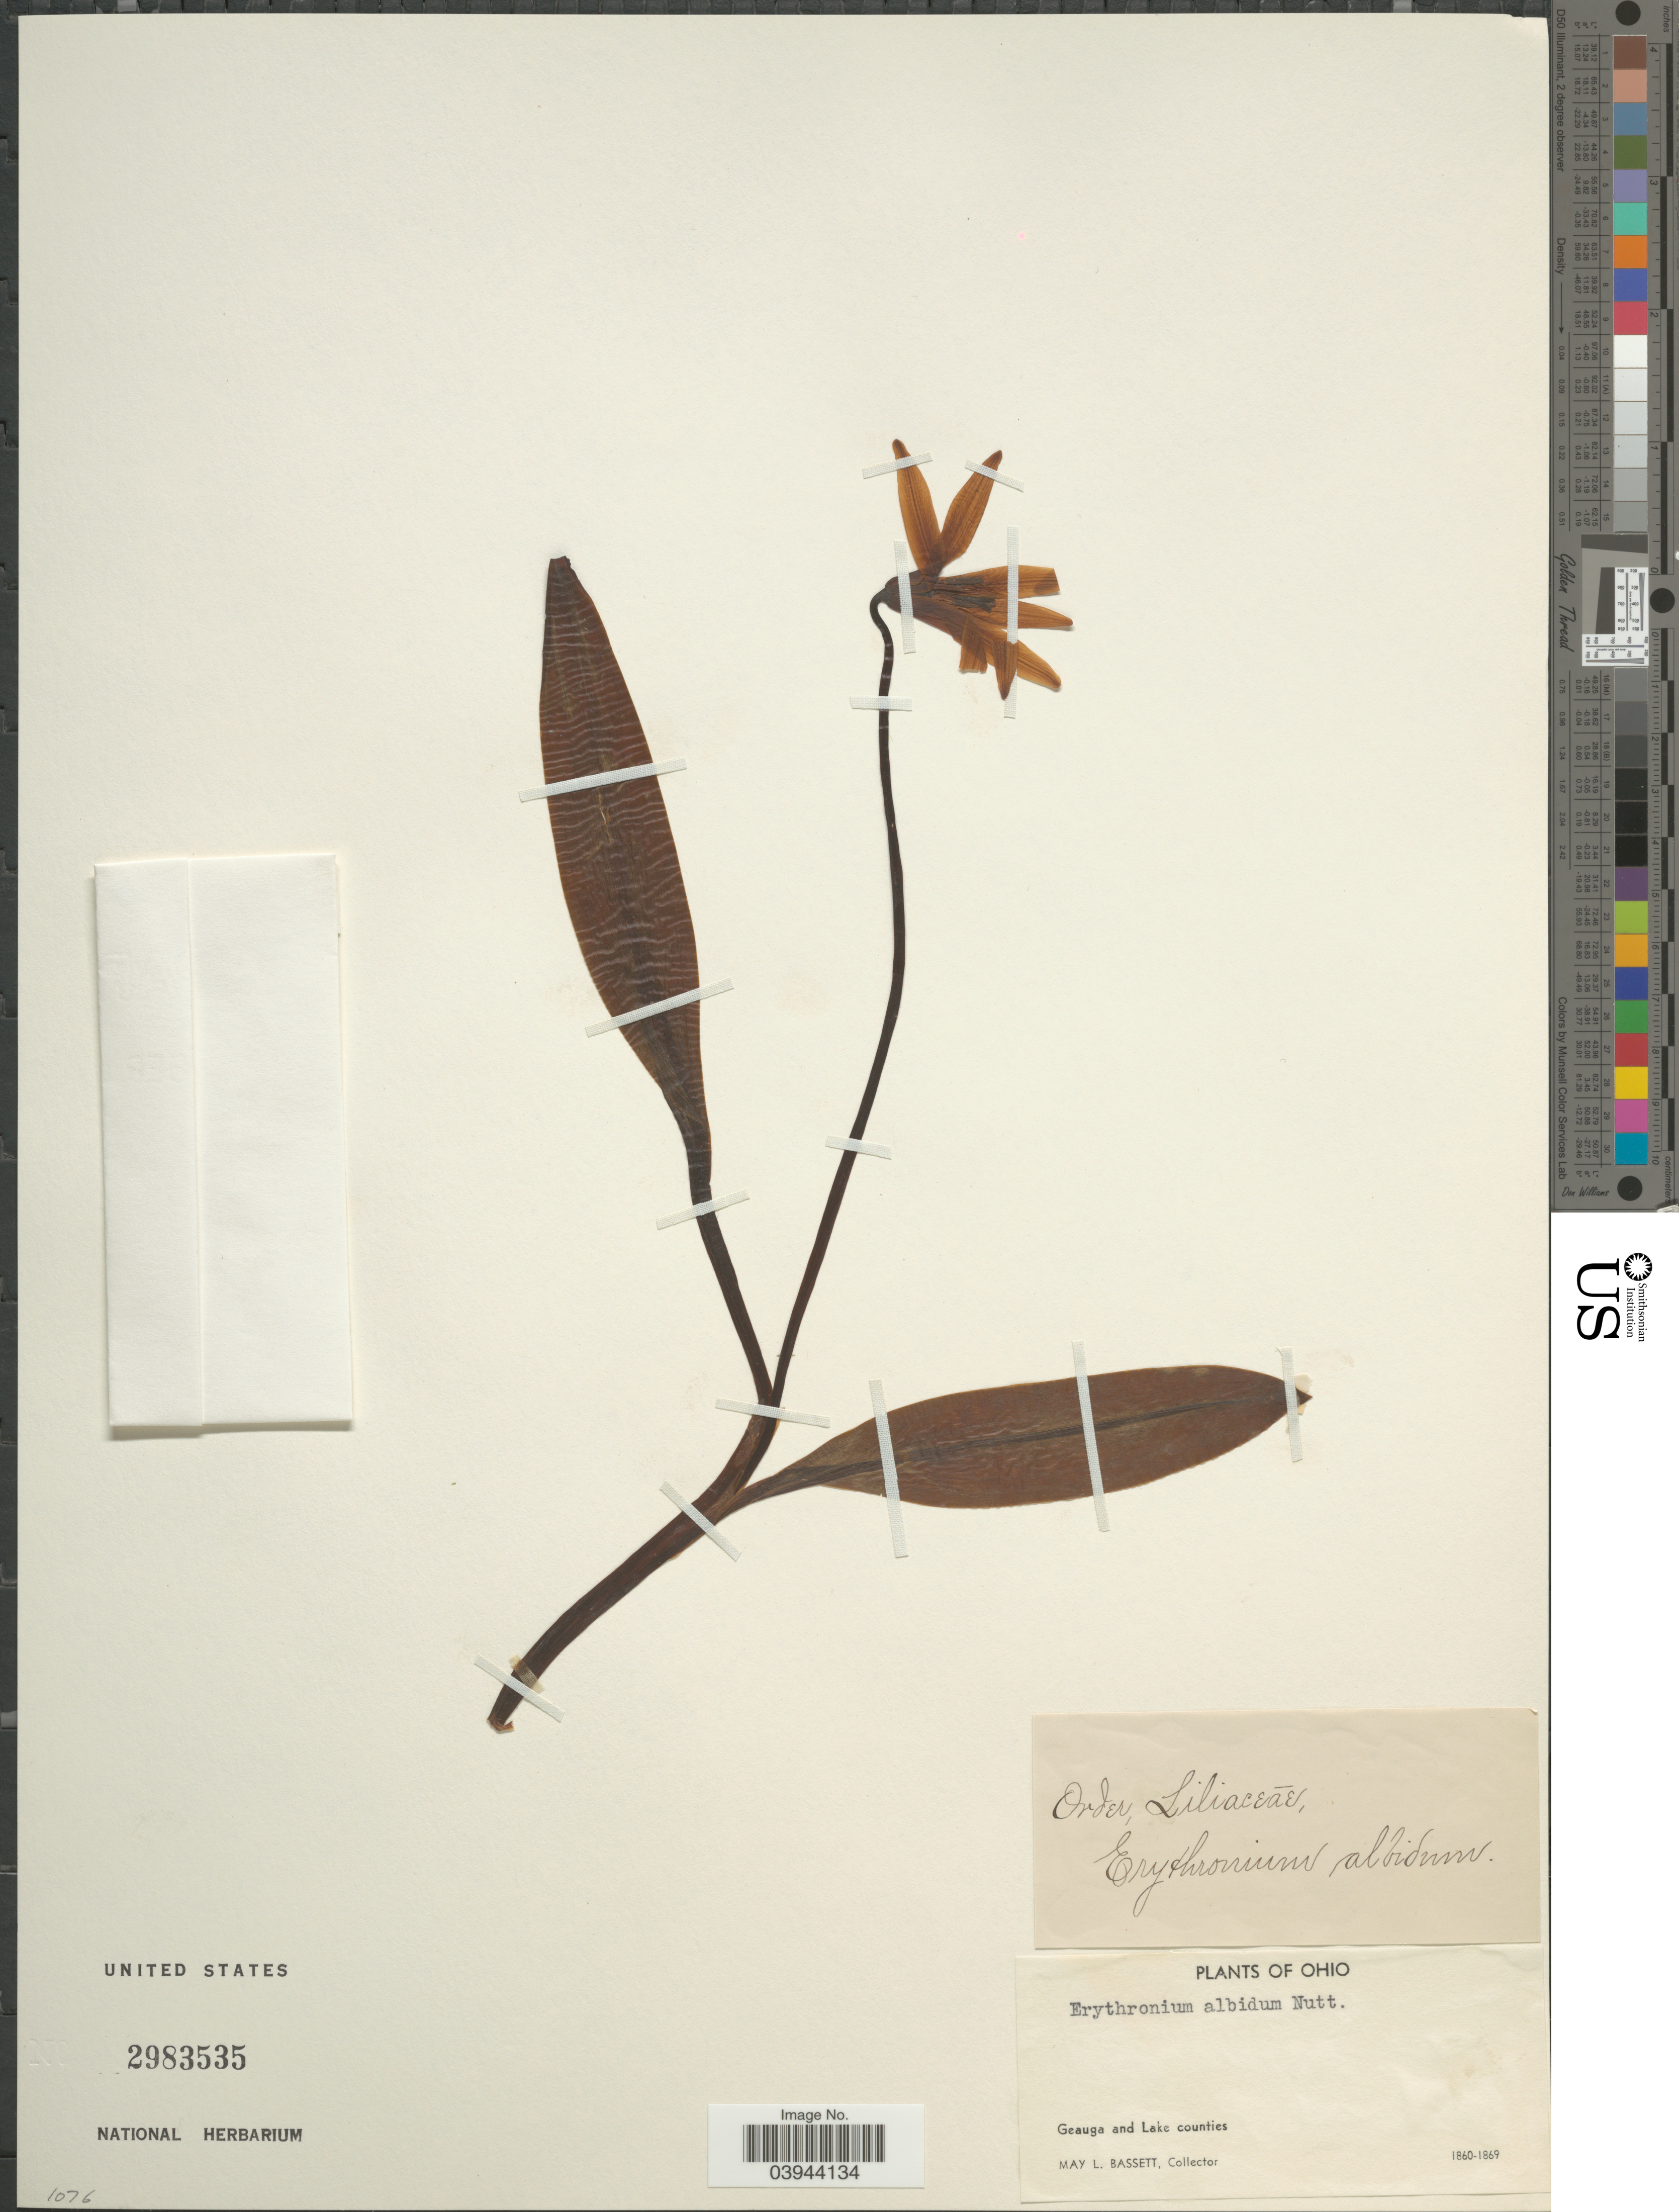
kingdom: Plantae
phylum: Tracheophyta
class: Liliopsida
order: Liliales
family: Liliaceae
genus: Erythronium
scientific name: Erythronium albidum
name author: Nutt.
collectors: M. L. Bassett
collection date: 1860/1869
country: United States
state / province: Ohio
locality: Geauga and Lake counties.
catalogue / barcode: US 2983535